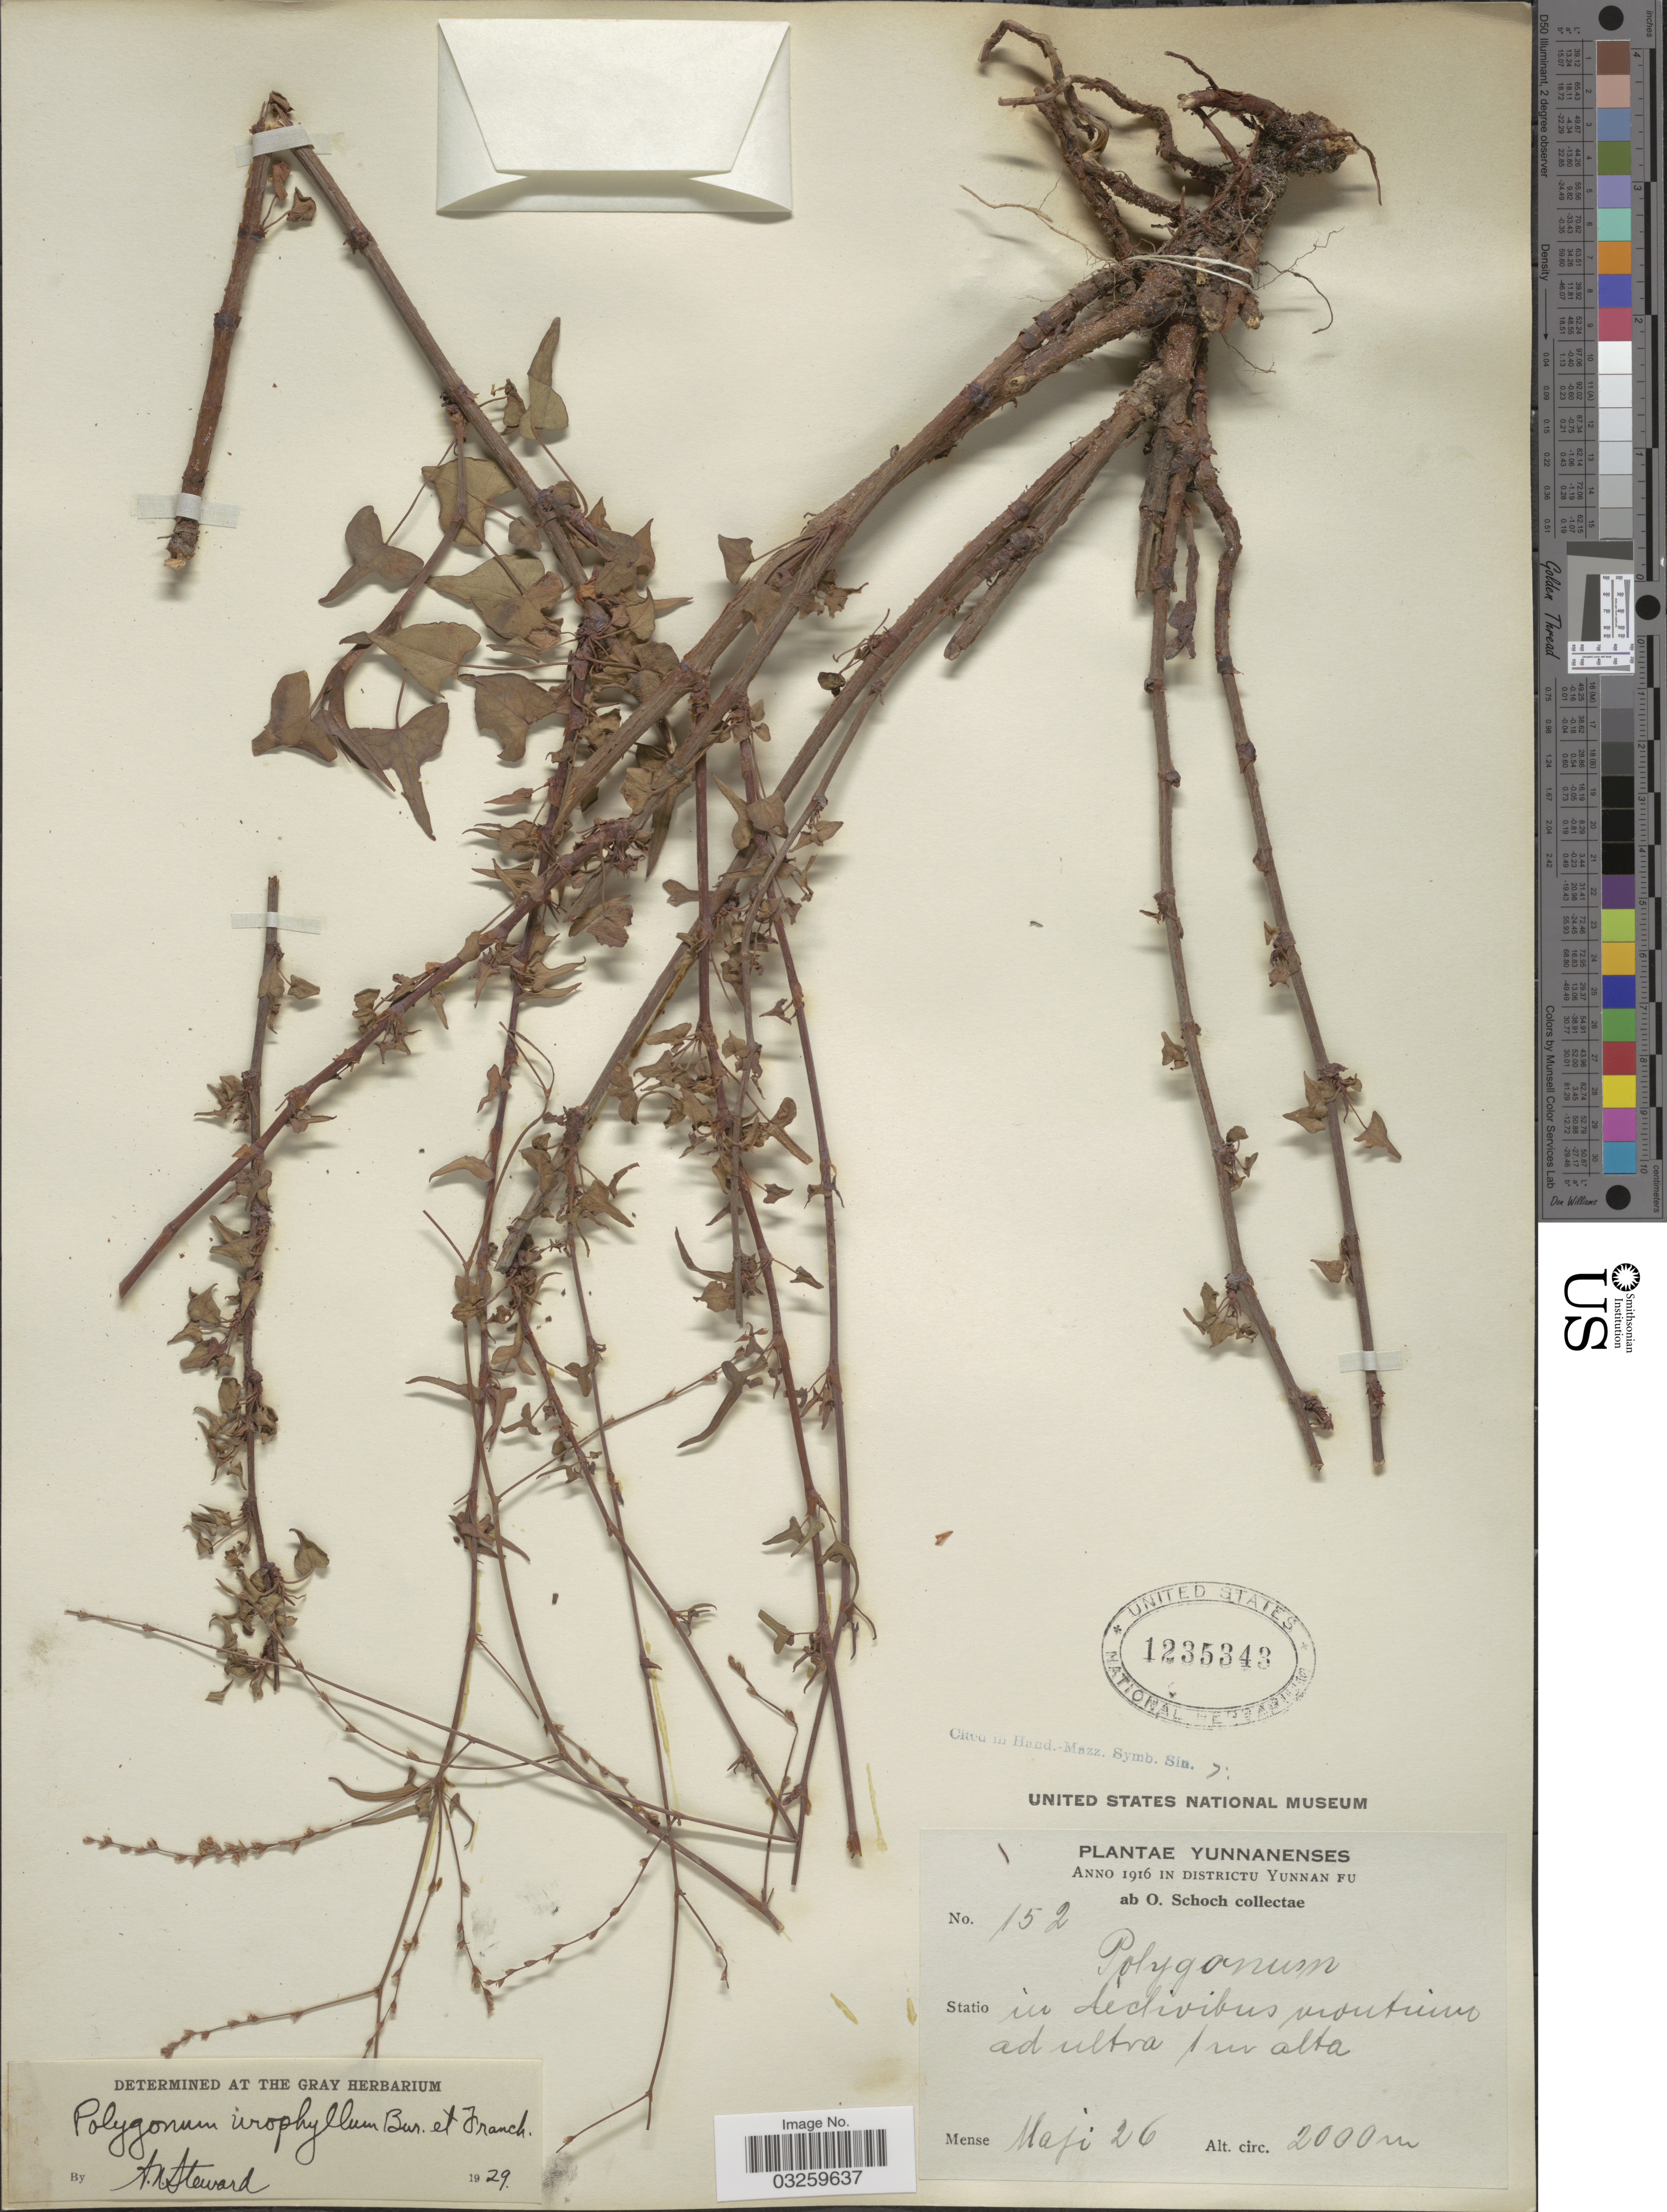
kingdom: Plantae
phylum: Tracheophyta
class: Magnoliopsida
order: Caryophyllales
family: Polygonaceae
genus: Polygonum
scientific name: Polygonum urophyllum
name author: Bureau & Franch.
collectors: O. Schoch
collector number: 152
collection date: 1916-05-26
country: China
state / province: Yunnan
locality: Districtu Yunnan Fu. Statio in declivibus undutuim [interpreted] ad ultra tun [interpreted] alta.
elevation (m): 2000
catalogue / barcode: US 1235343